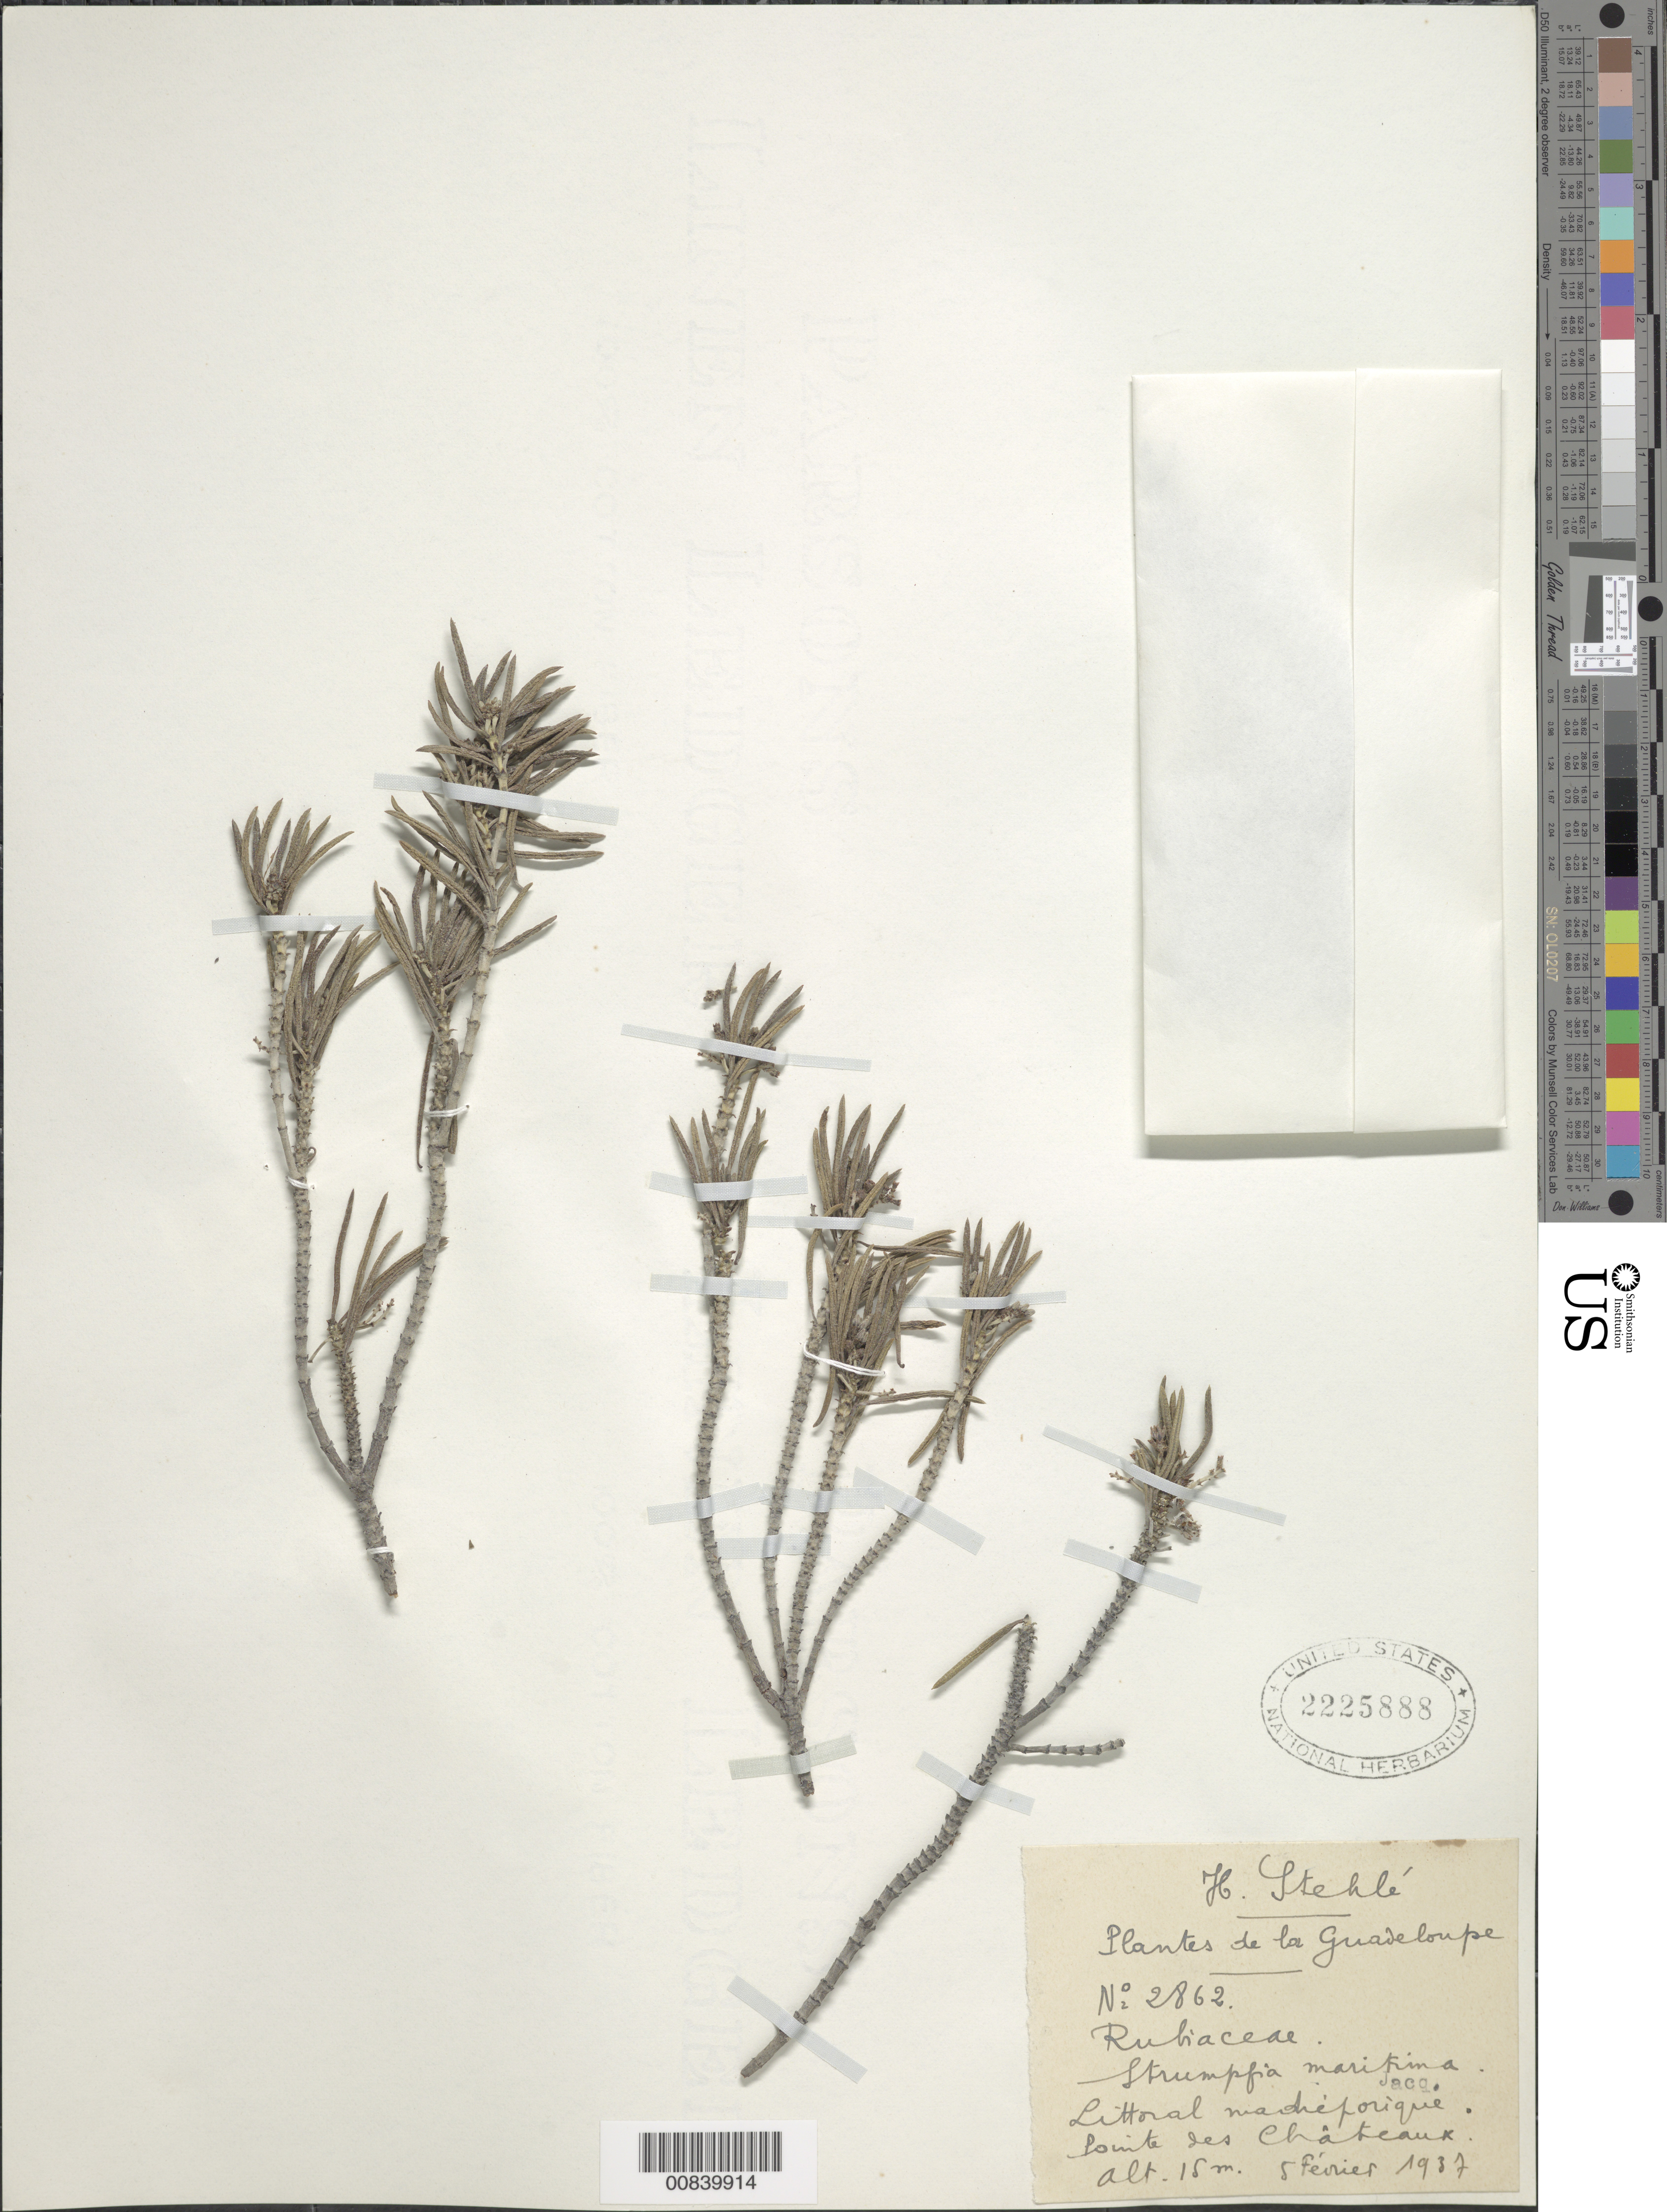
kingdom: Plantae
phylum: Tracheophyta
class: Magnoliopsida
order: Gentianales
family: Rubiaceae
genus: Strumpfia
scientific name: Strumpfia maritima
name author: Jacq.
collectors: H. Stehlé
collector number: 2862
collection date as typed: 05 Feb 1937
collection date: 1937-02-05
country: Guadeloupe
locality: Pointe des Châteaux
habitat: Littoral madréforique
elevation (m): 15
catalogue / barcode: US 2225888